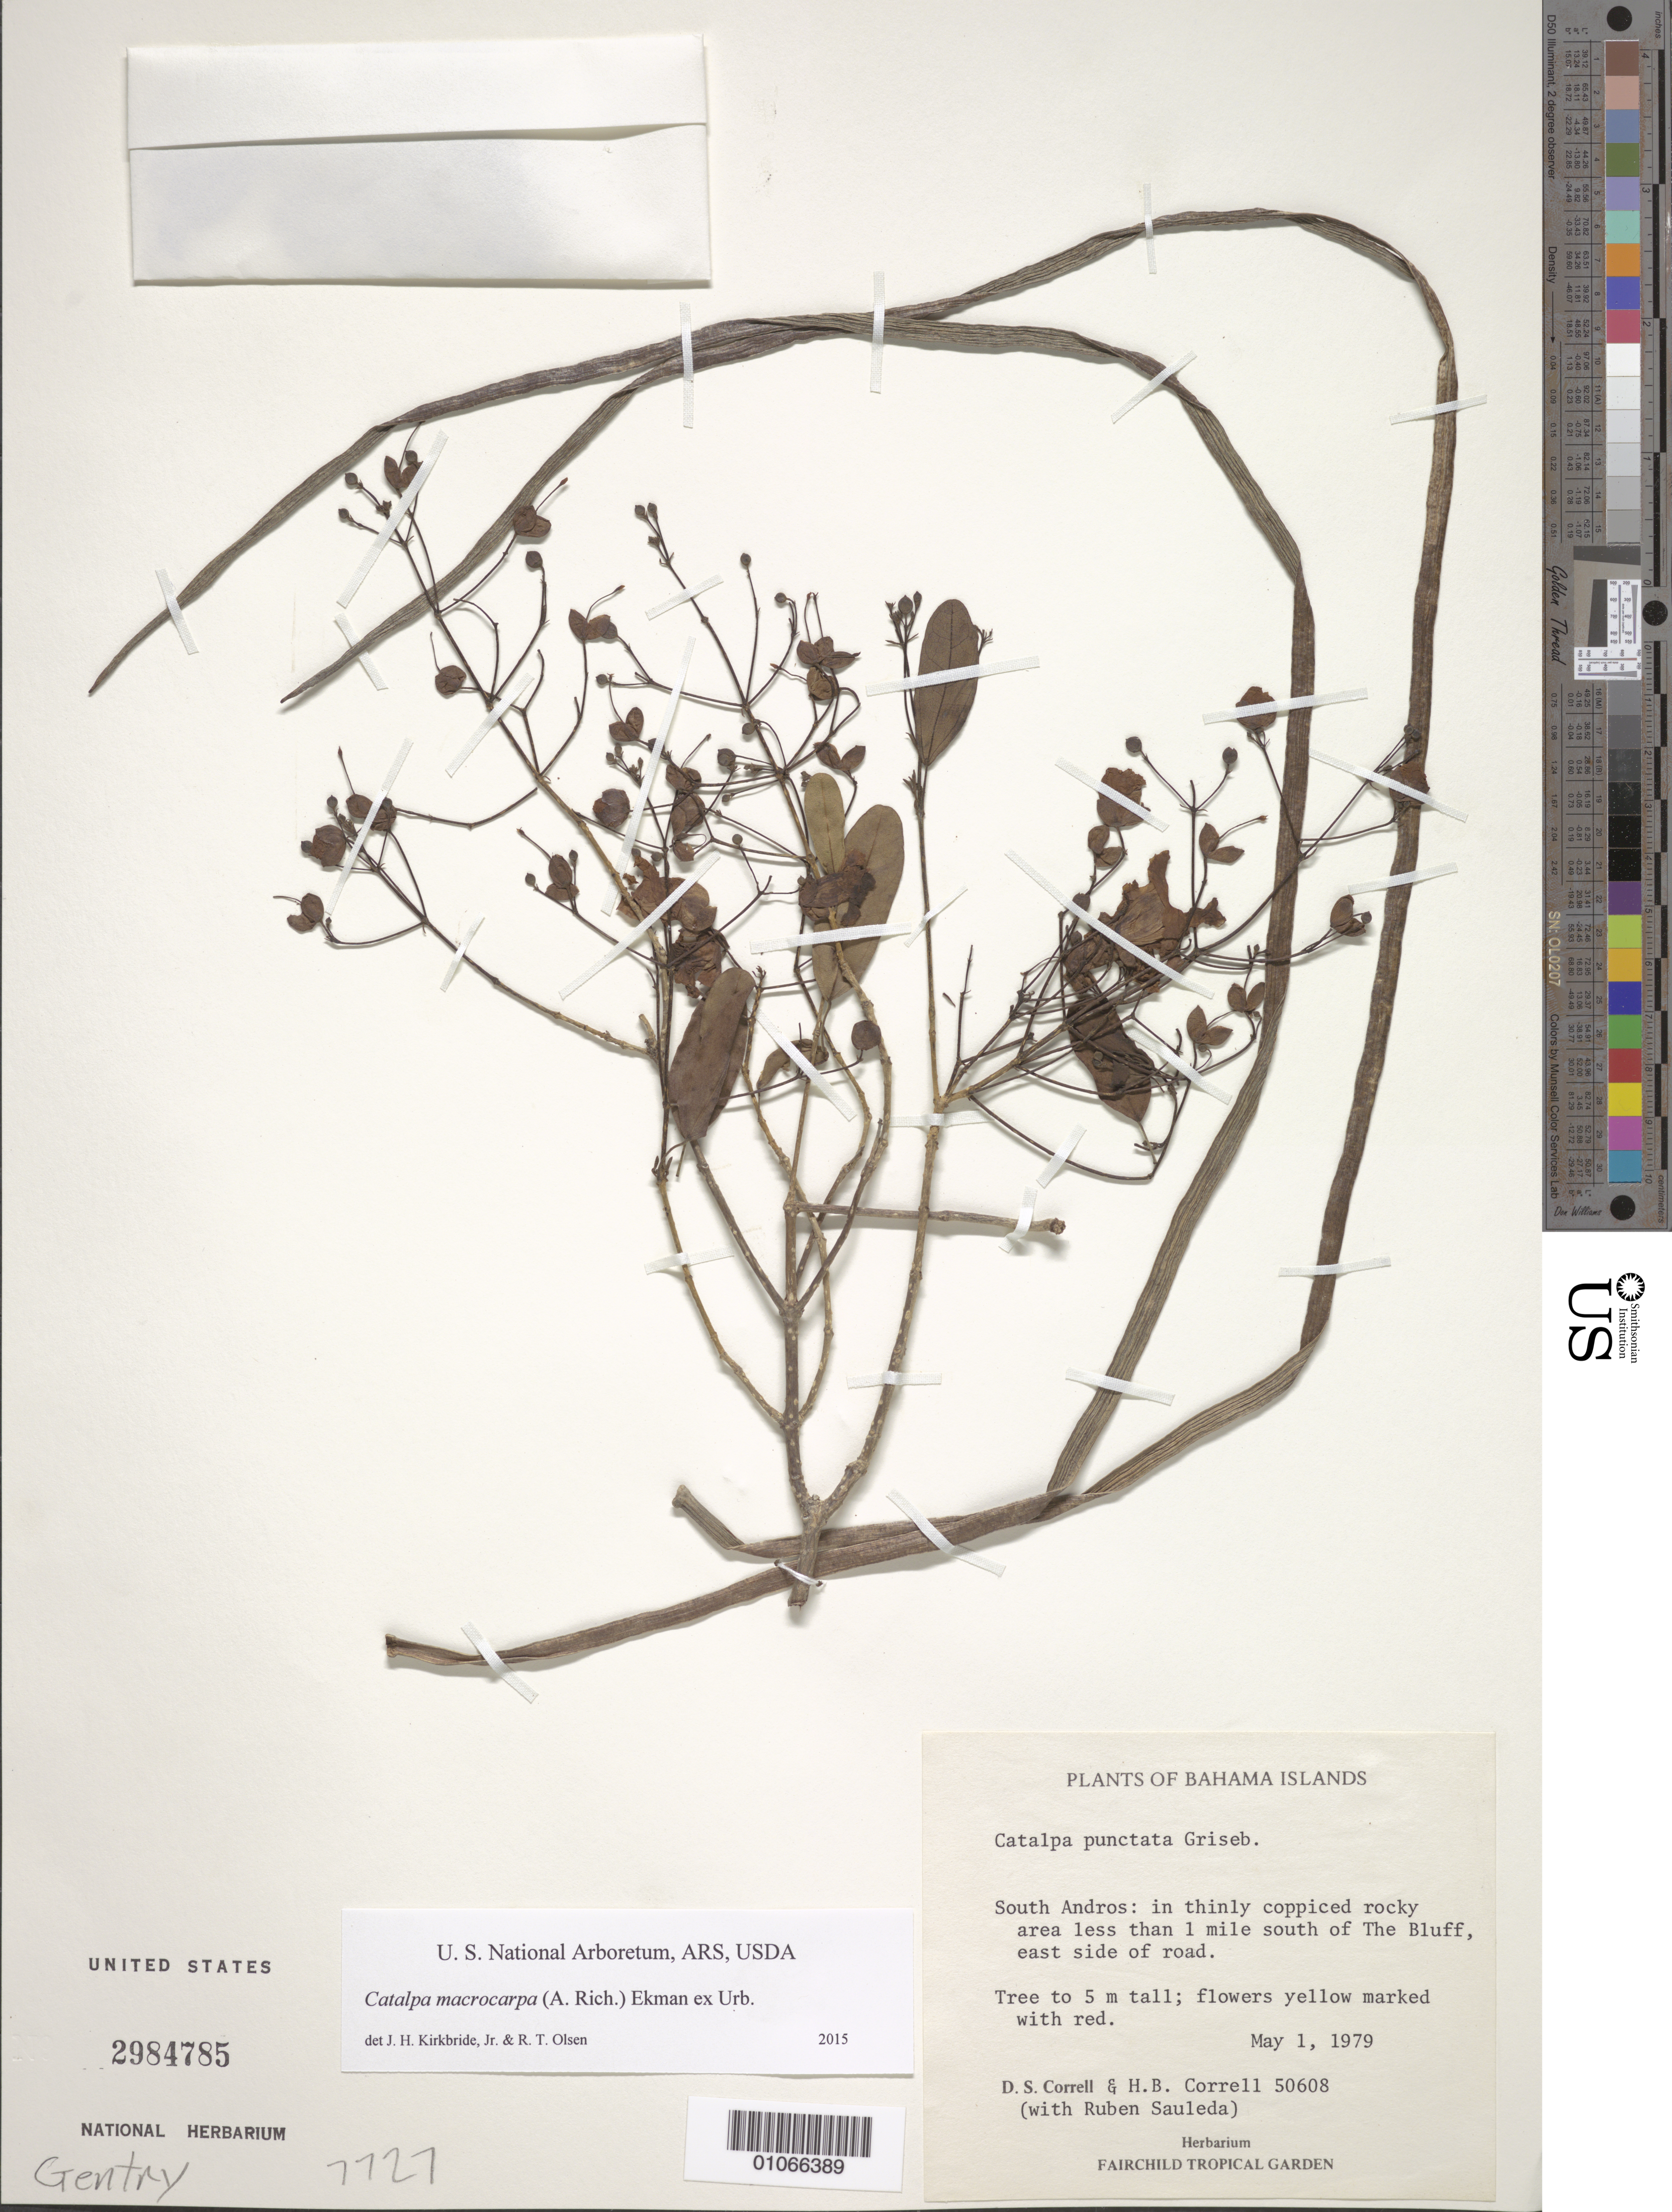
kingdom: Plantae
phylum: Tracheophyta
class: Magnoliopsida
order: Lamiales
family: Bignoniaceae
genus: Catalpa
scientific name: Catalpa punctata Griseb., nom. illeg.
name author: Griseb.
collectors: D. S. Correll, H. Correll & R. Sauleda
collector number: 50608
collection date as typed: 01 May 1979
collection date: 1979-05-01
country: Bahamas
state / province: South Andros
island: Andros I.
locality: In thinly coppiced rocky area less than 1 mile south of The Bluff, east side of road.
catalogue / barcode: US 2984785